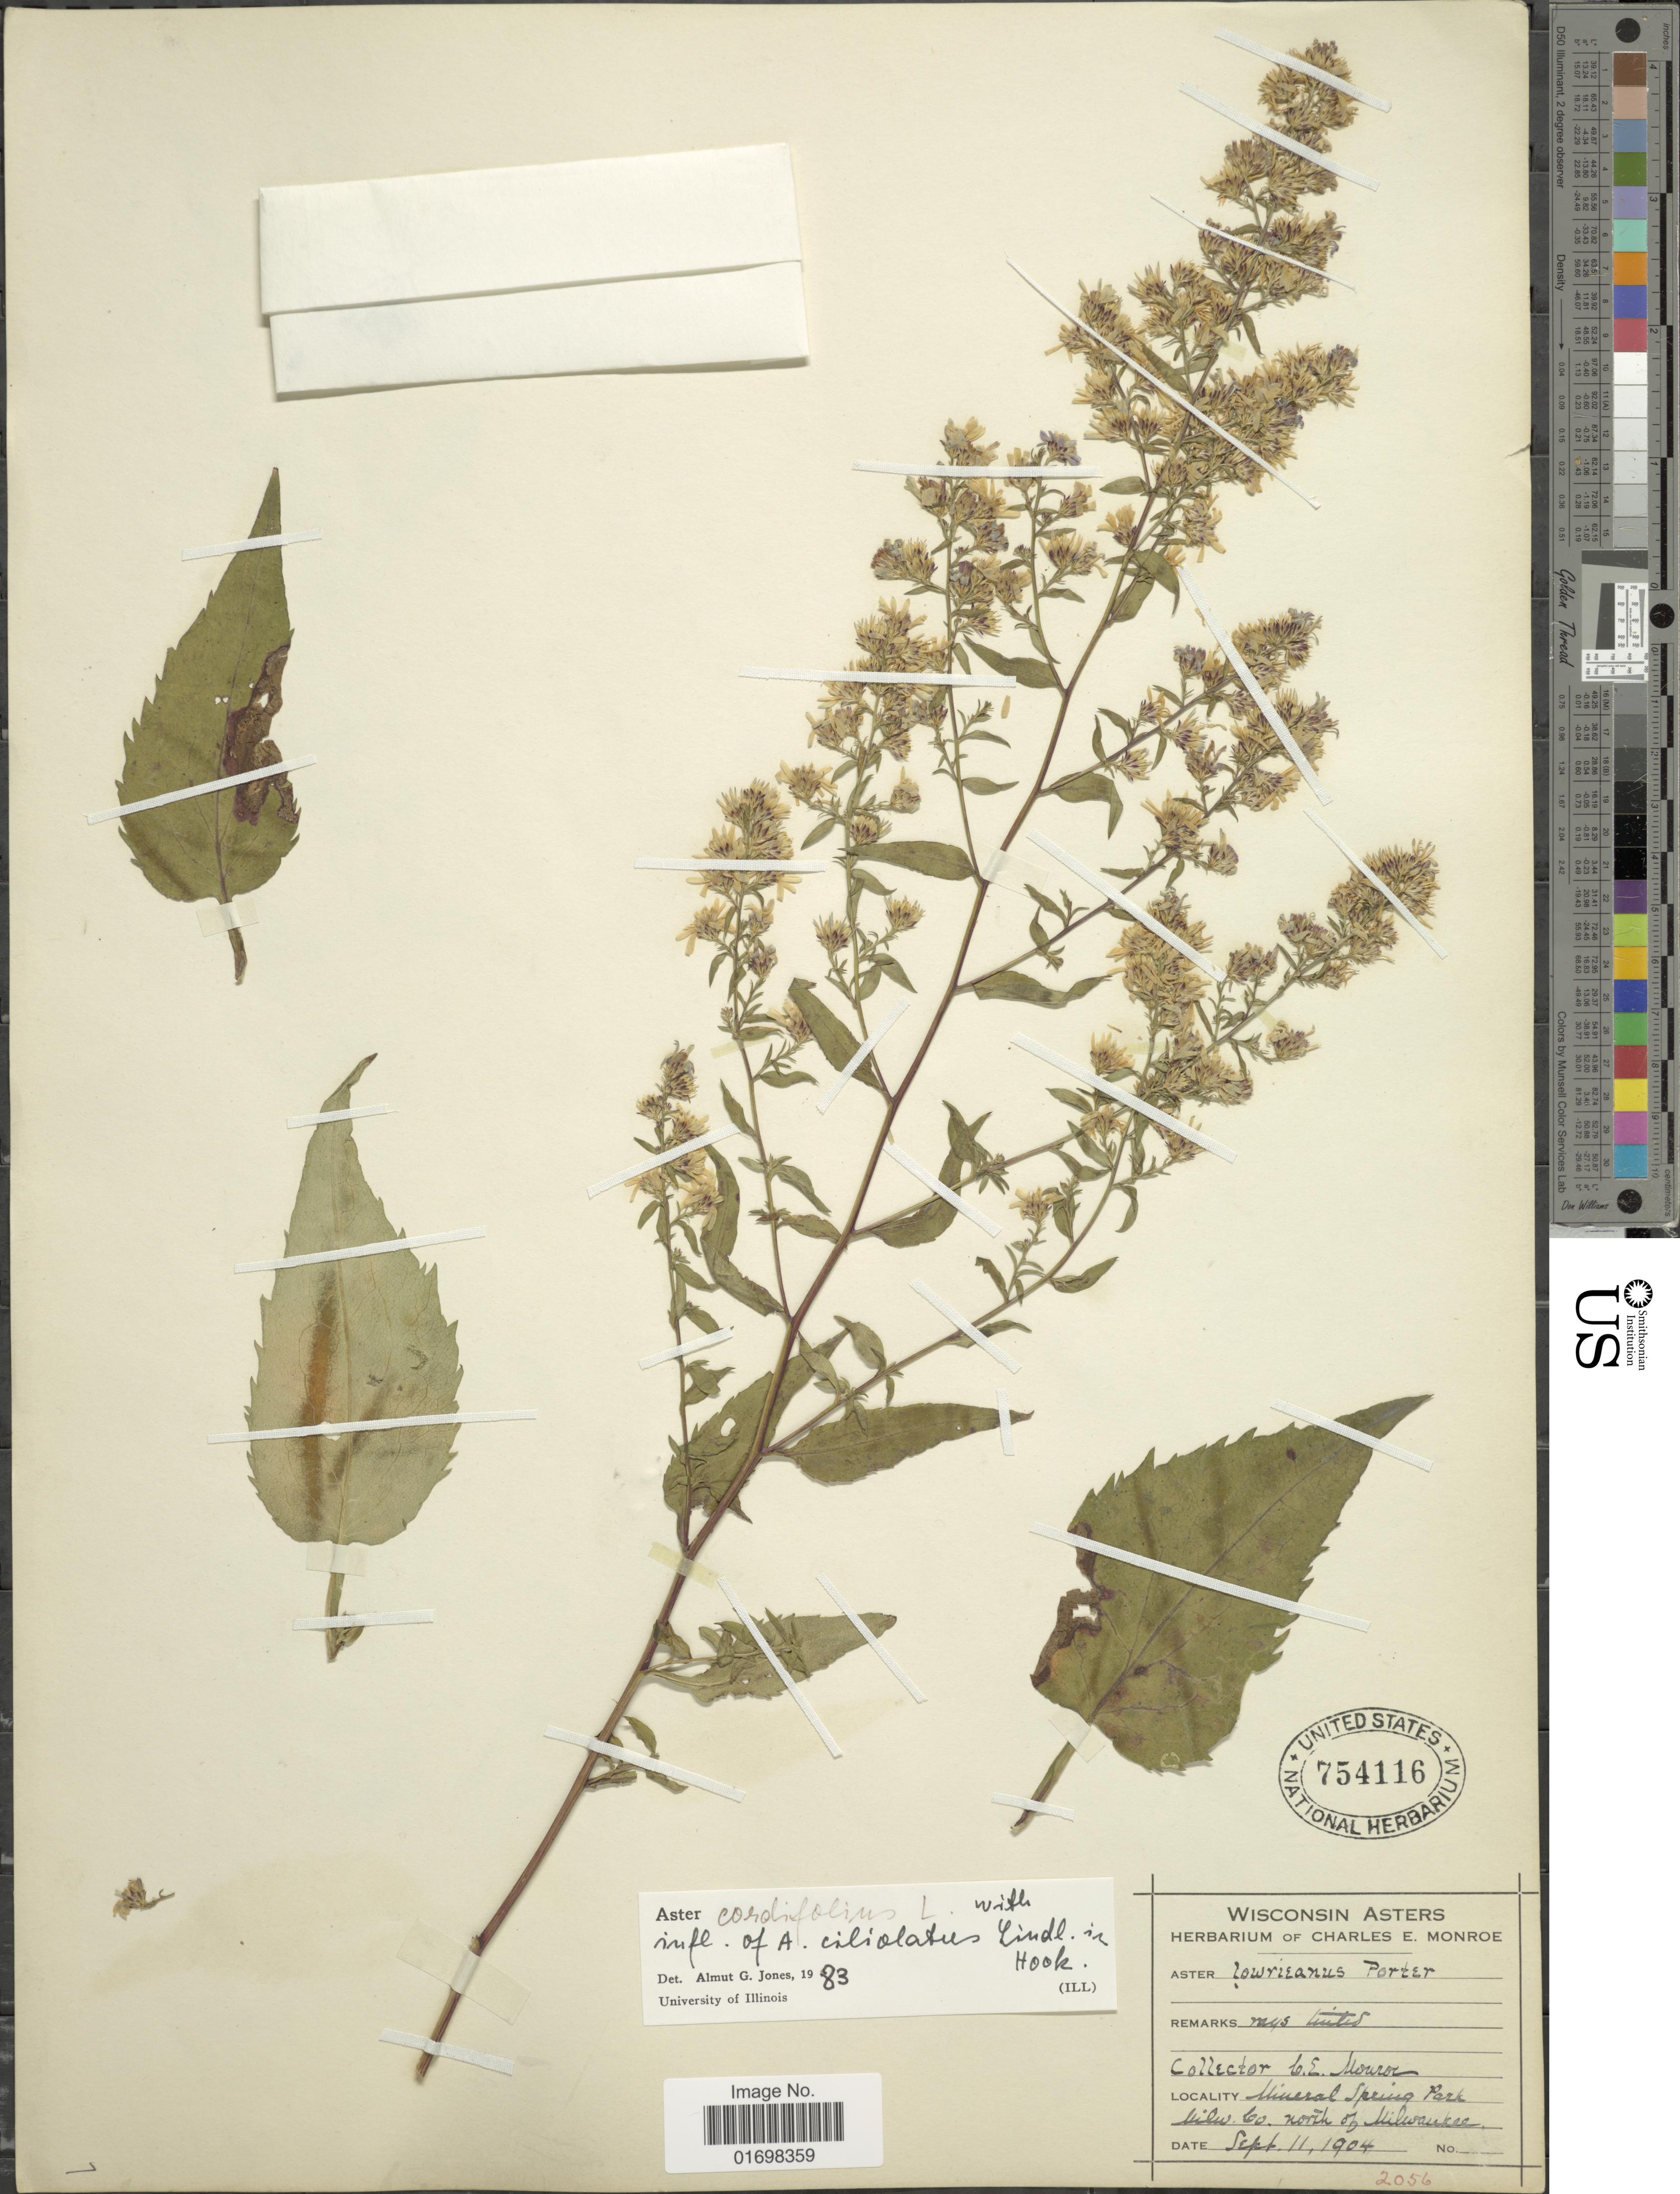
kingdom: Plantae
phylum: Tracheophyta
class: Magnoliopsida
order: Asterales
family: Asteraceae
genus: Symphyotrichum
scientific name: Symphyotrichum cordifolium var. cordifolium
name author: (L.) G.L. Nesom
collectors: C. Monroe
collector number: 2056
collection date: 1904-09-11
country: United States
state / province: Wisconsin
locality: Mineral Spring Park, Milw. Co. north of Milwaukee.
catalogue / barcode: US 754116